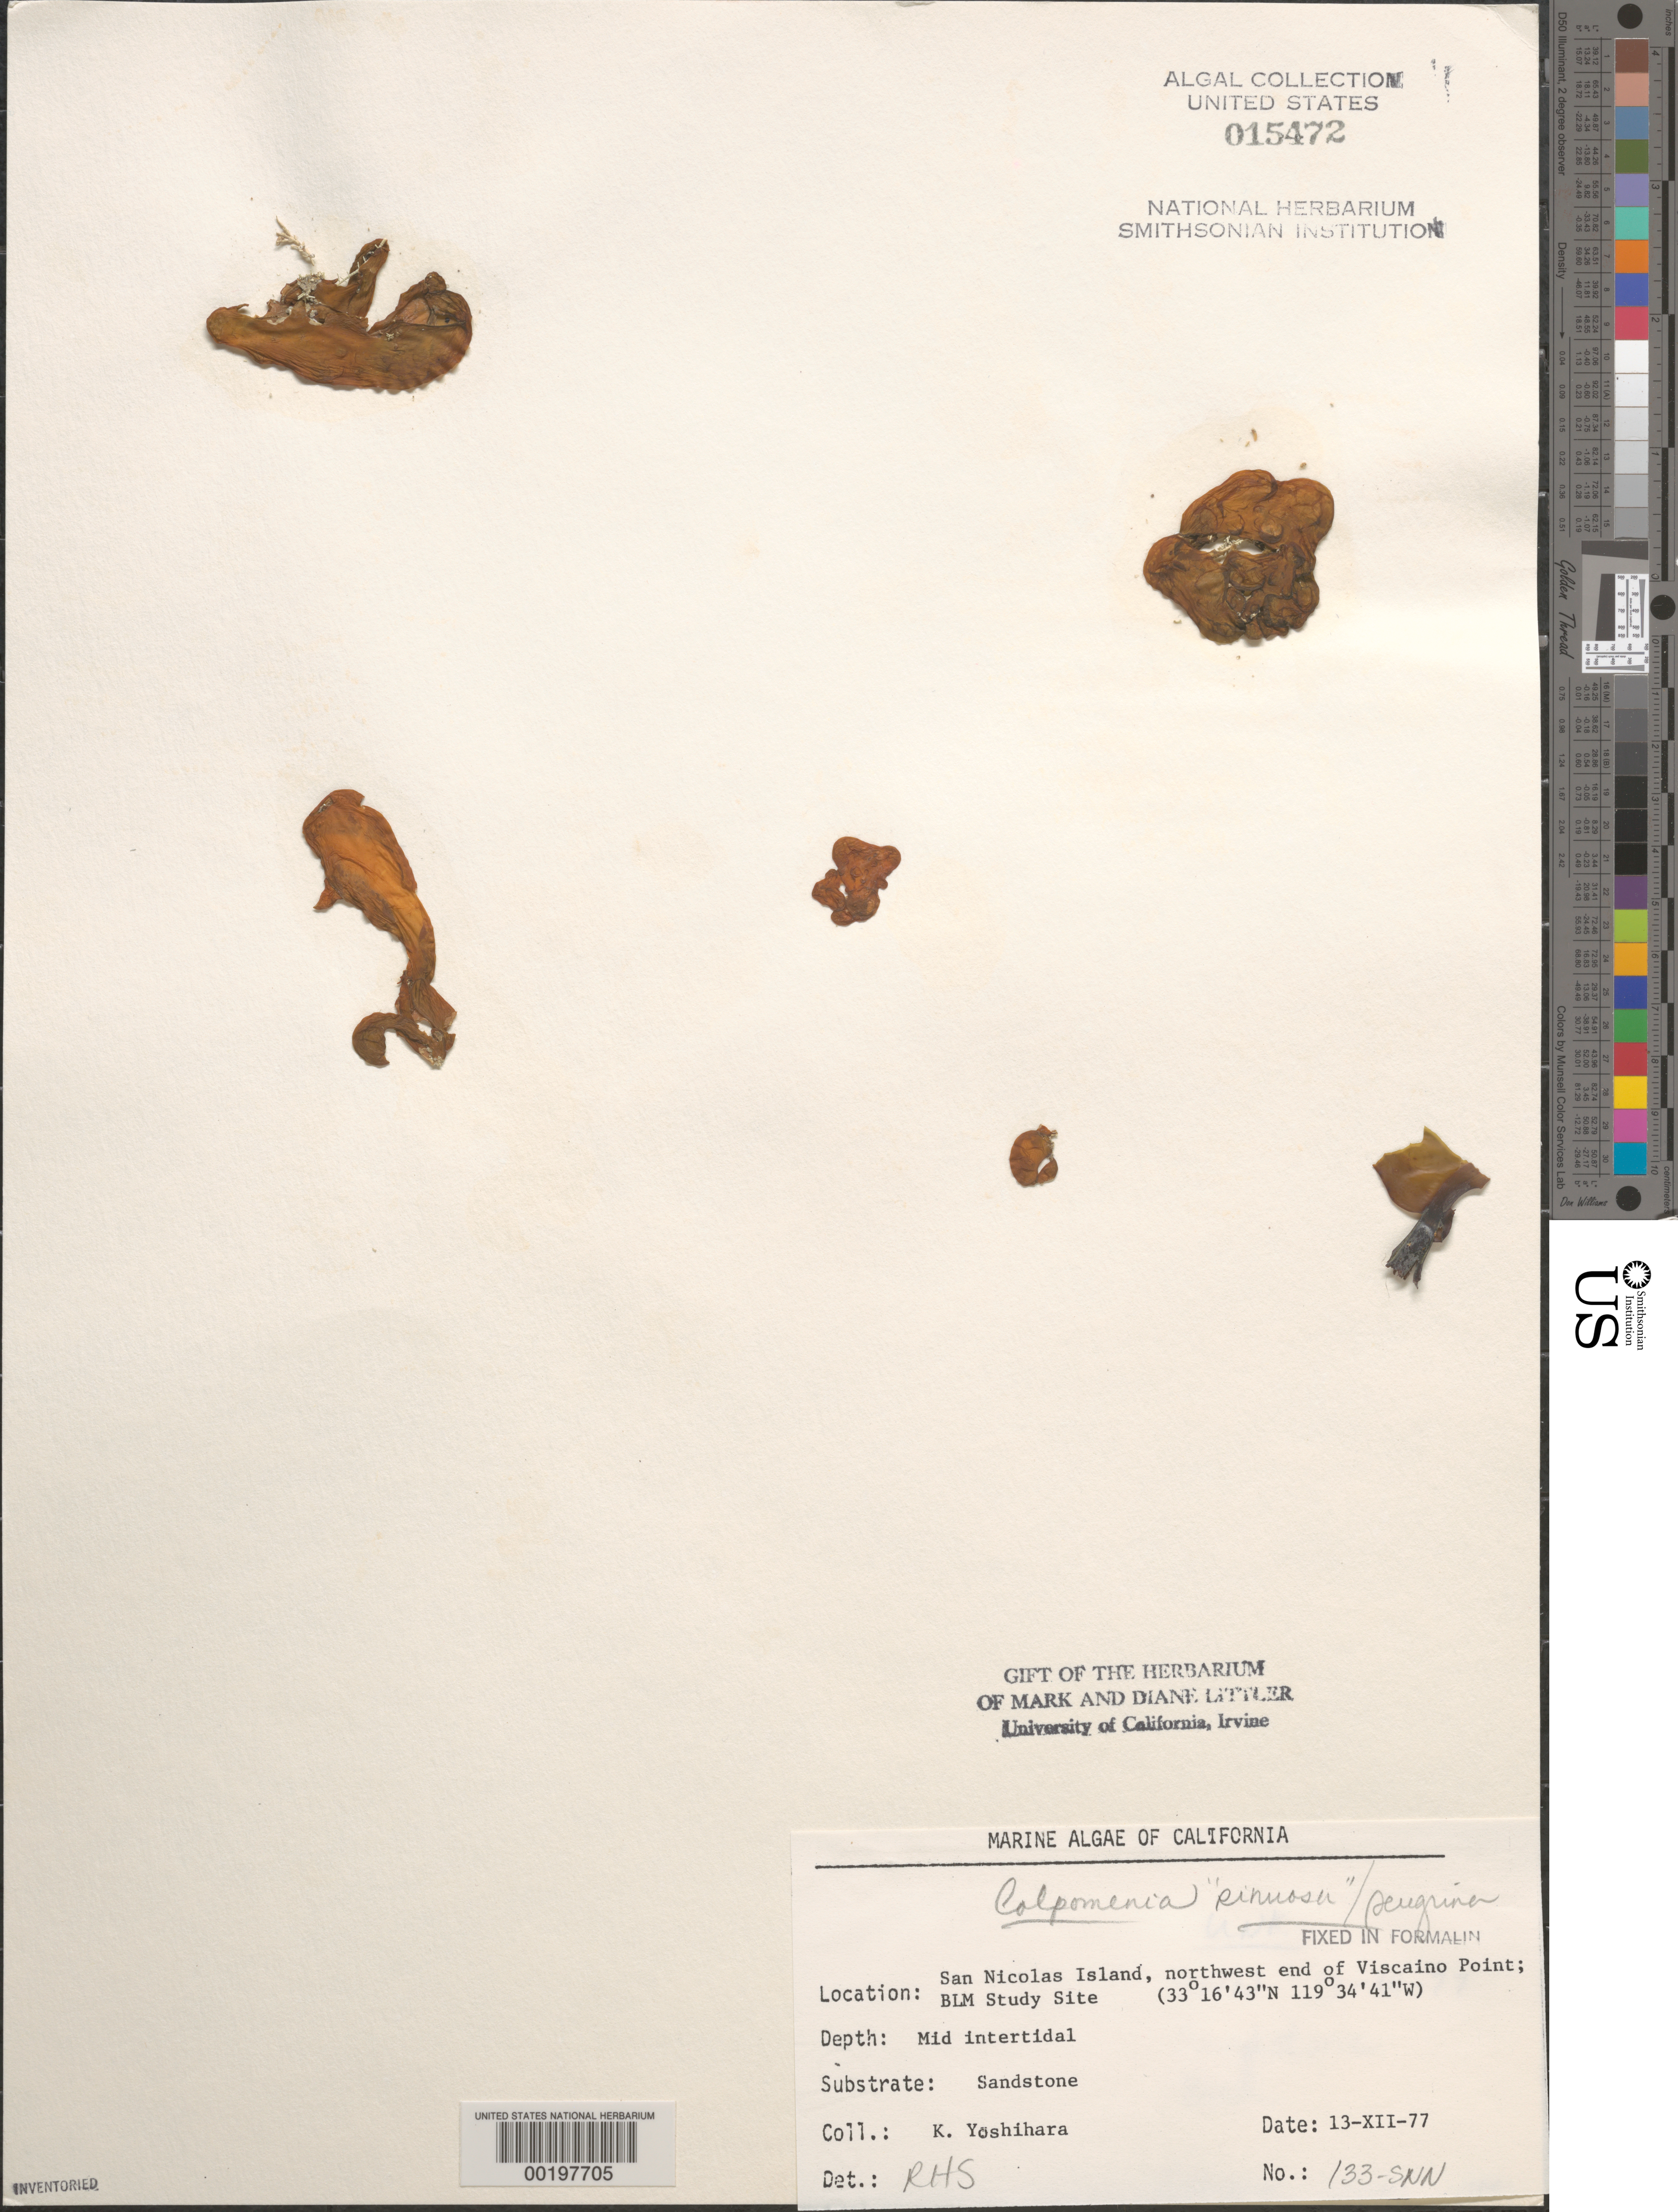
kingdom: Chromista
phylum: Ochrophyta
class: Phaeophyceae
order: Scytosiphonales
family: Scytosiphonaceae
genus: Colpomenia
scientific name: Colpomenia sinuosa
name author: (K. Mert. ex Roth) Derbes & Solier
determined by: Sims, Robert H.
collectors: K. Yoshihara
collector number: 133-snn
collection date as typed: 13 Dec 1977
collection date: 1977-12-13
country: United States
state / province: California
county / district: Ventura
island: San Nicolas Island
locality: Viscaino Point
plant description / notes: BLM-SOCALBIGHT Rocky Intertidal Survey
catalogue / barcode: US 15472